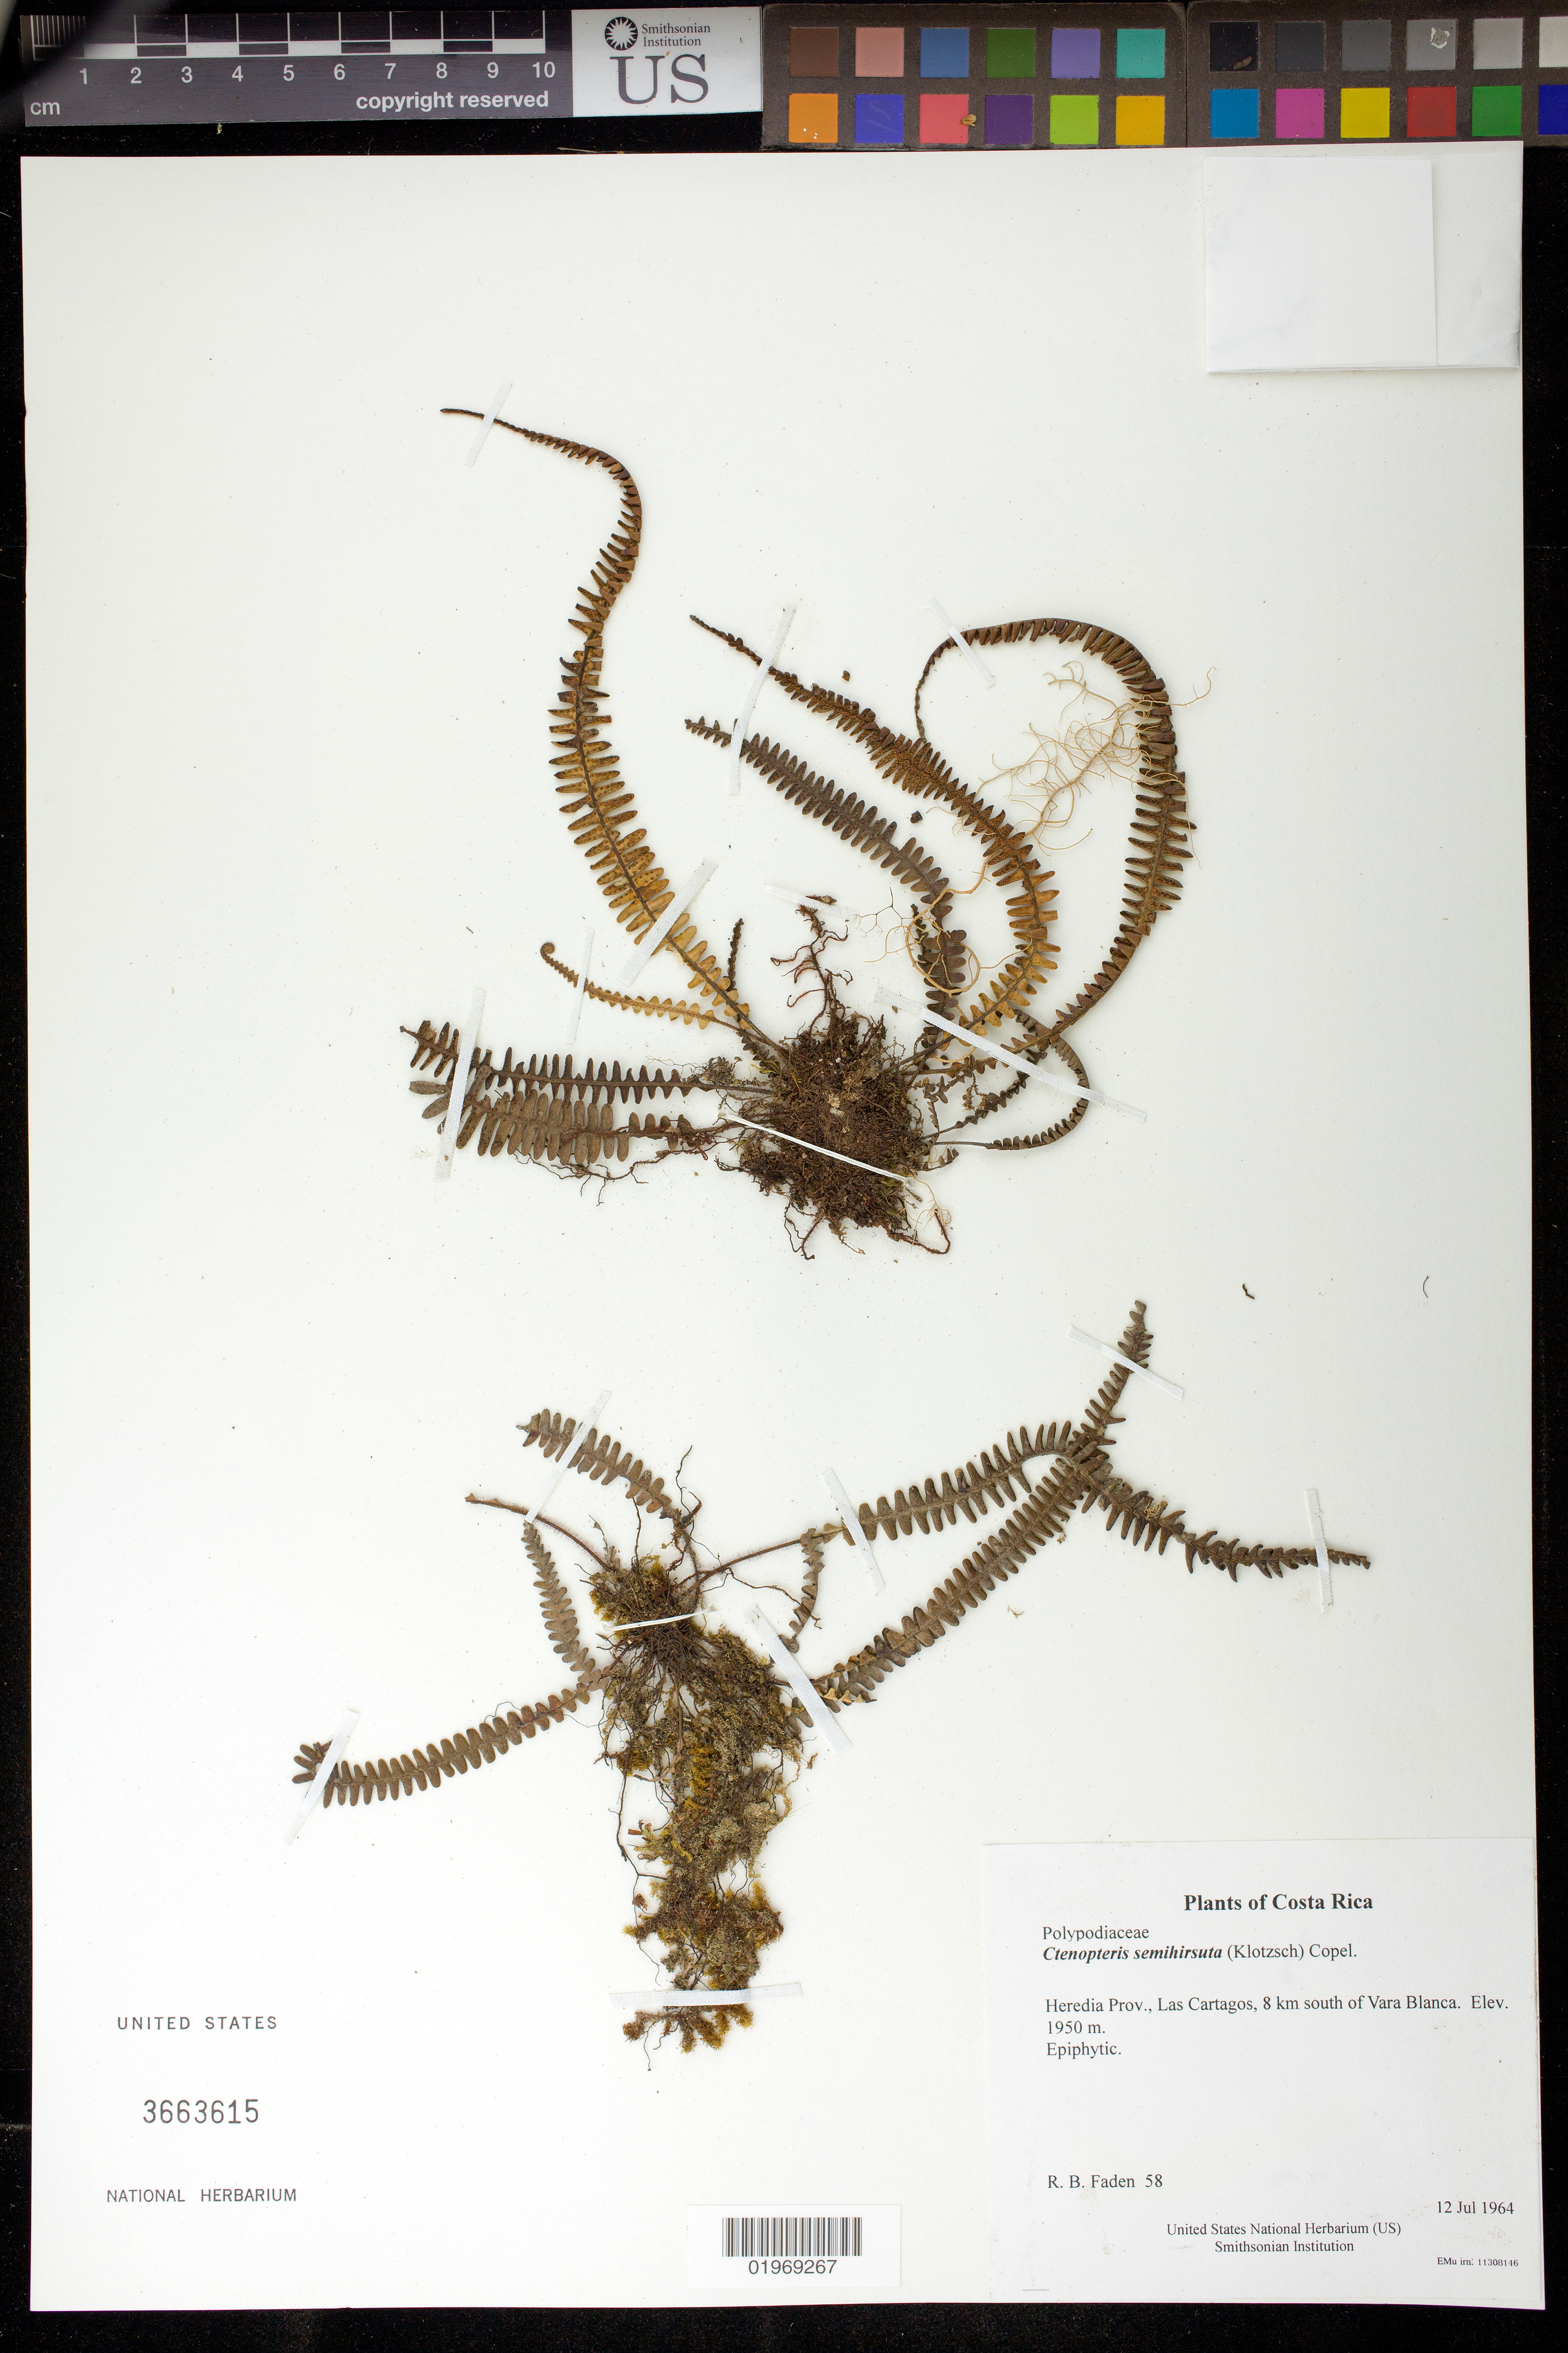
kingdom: Plantae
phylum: Tracheophyta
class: Polypodiopsida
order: Polypodiales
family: Polypodiaceae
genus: Grammitis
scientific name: Grammitis semihirsuta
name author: (Klotzsch) C.V. Morton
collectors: R. B. Faden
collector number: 58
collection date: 1964-07-12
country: Costa Rica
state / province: Heredia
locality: Las Cartagos, 8 km south of Vara Blanca.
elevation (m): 1950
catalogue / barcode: US 3663615